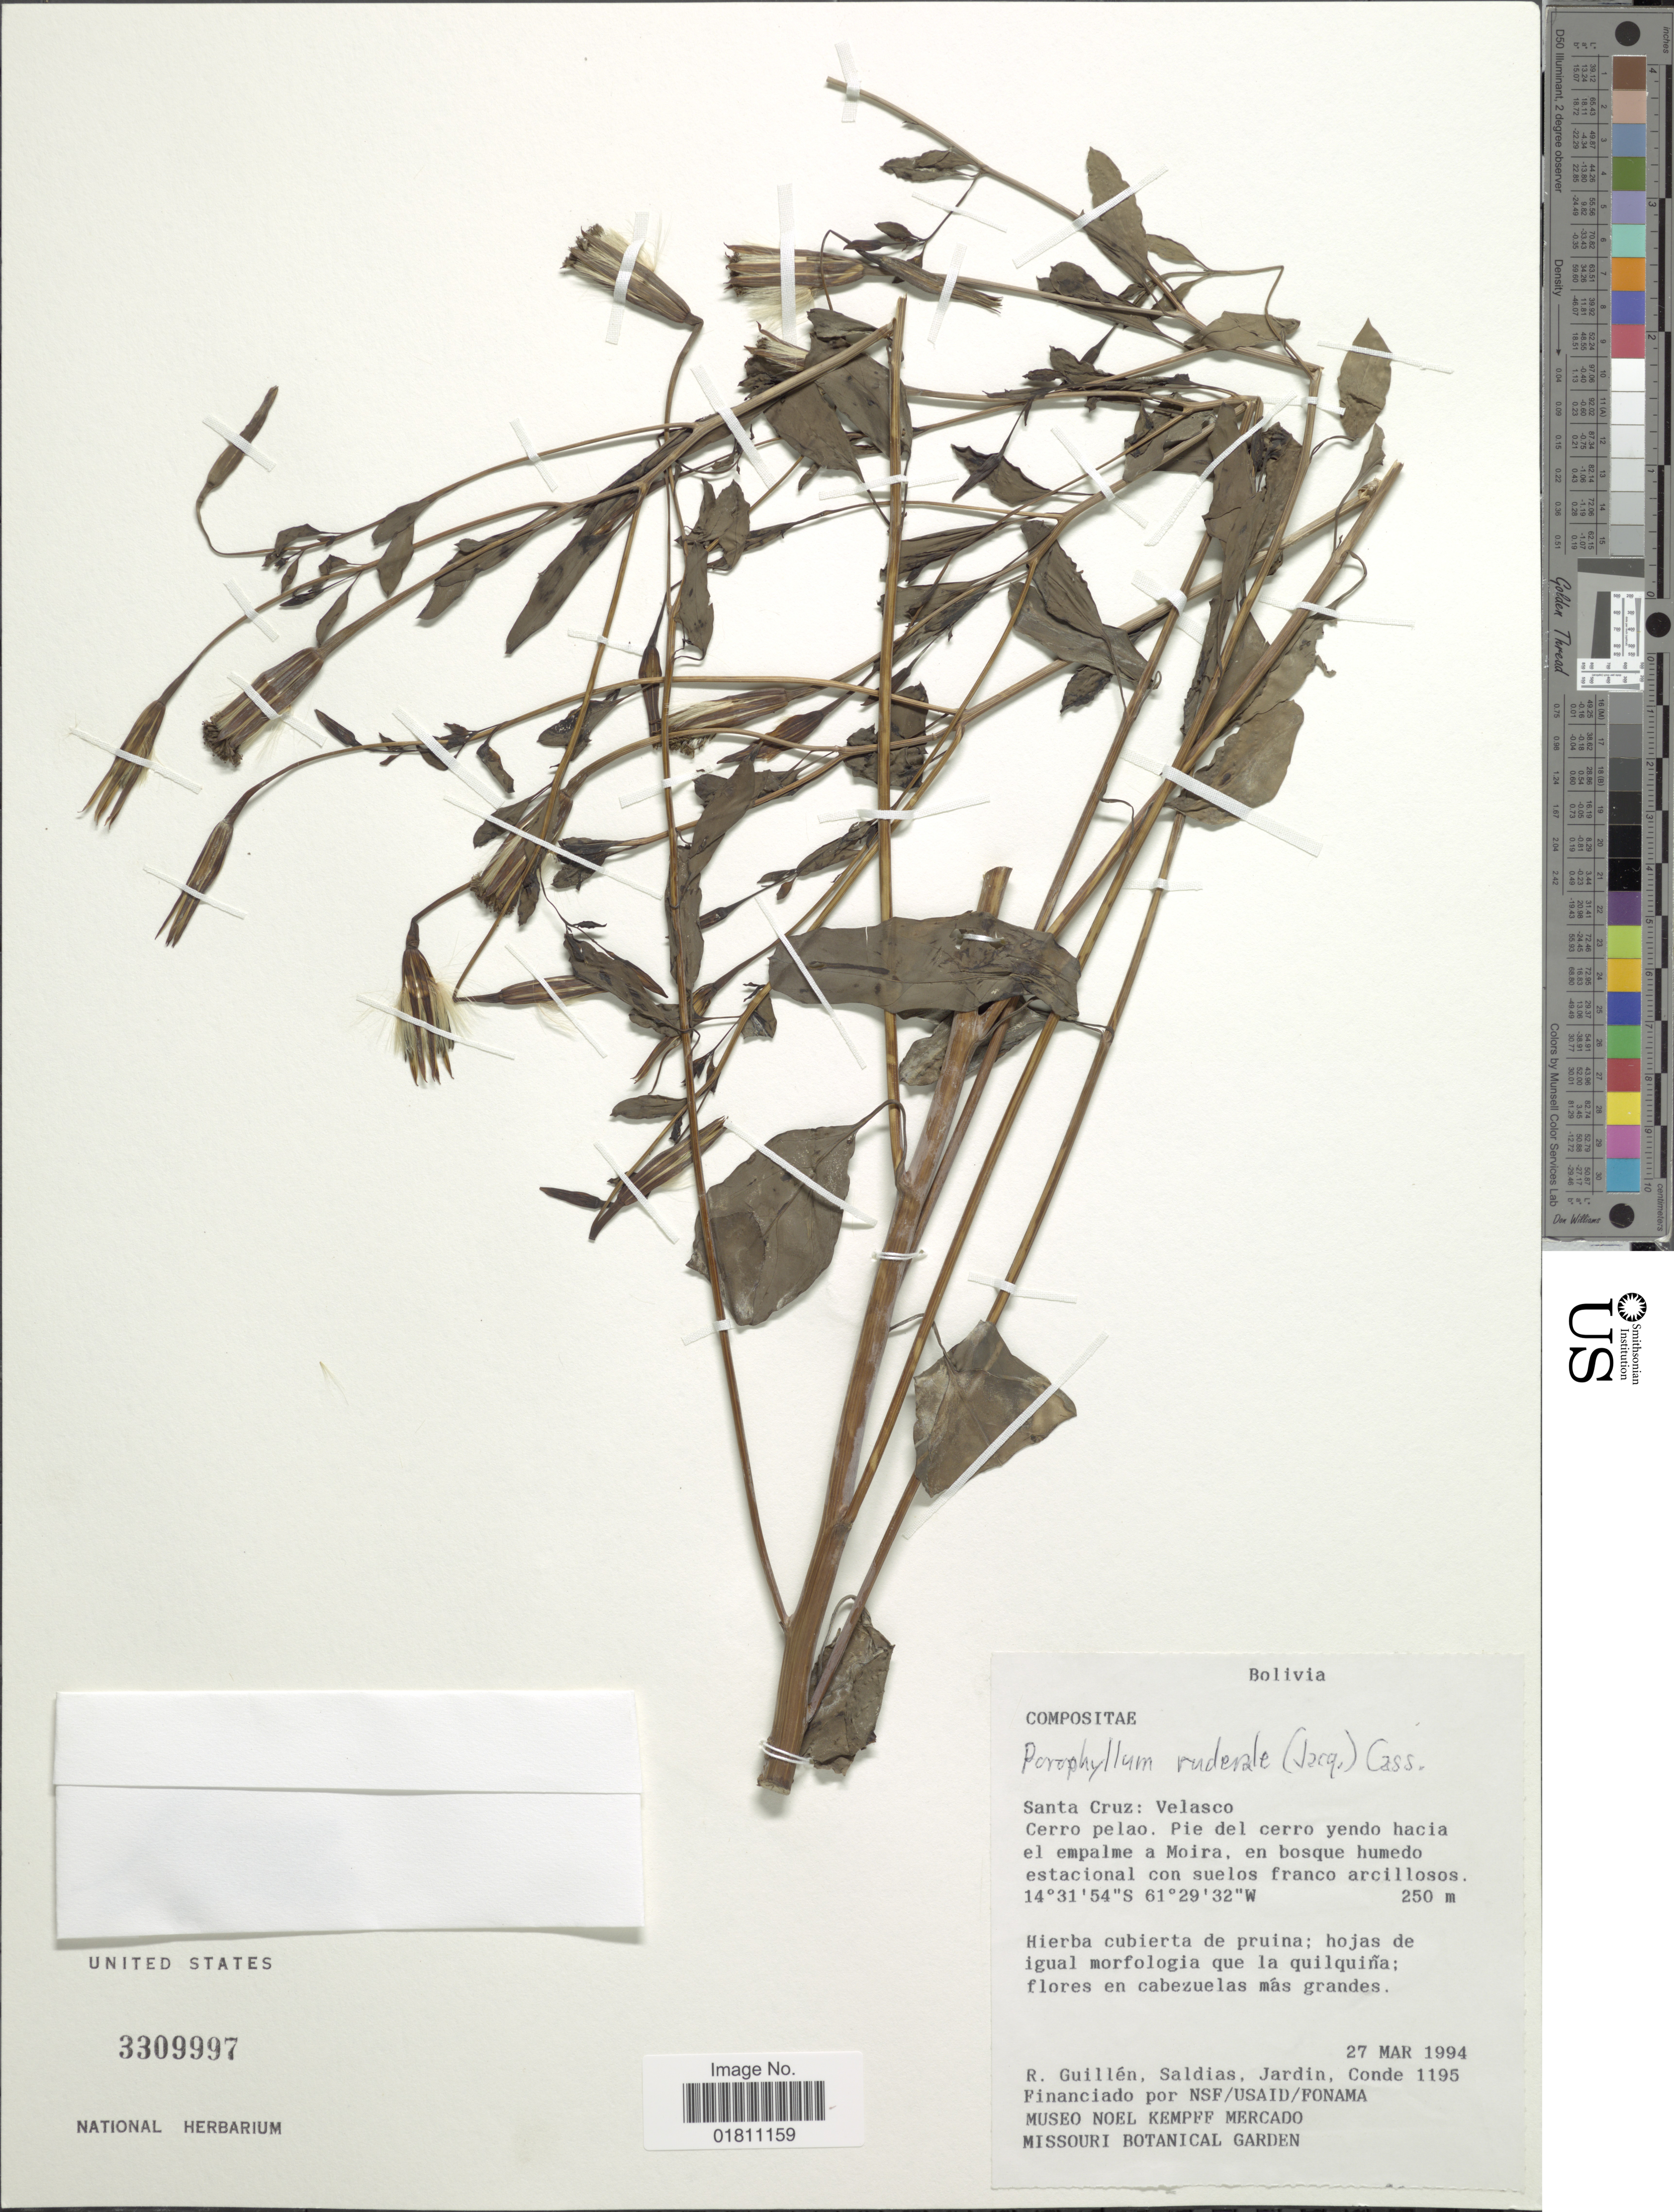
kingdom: Plantae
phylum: Tracheophyta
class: Magnoliopsida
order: Asterales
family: Asteraceae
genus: Porophyllum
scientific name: Porophyllum ruderale subsp. ruderale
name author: (Jacq.) Cass.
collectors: R. Guillen & -. Saldias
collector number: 1195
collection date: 1994-03-27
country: Bolivia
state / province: Santa Cruz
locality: Velasco, Cerro pelao, Pie del cerro yendo hacia el emplame a Moira, en bosque humedo estacional con suelos franco arcillosos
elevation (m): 250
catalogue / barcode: US 3309997